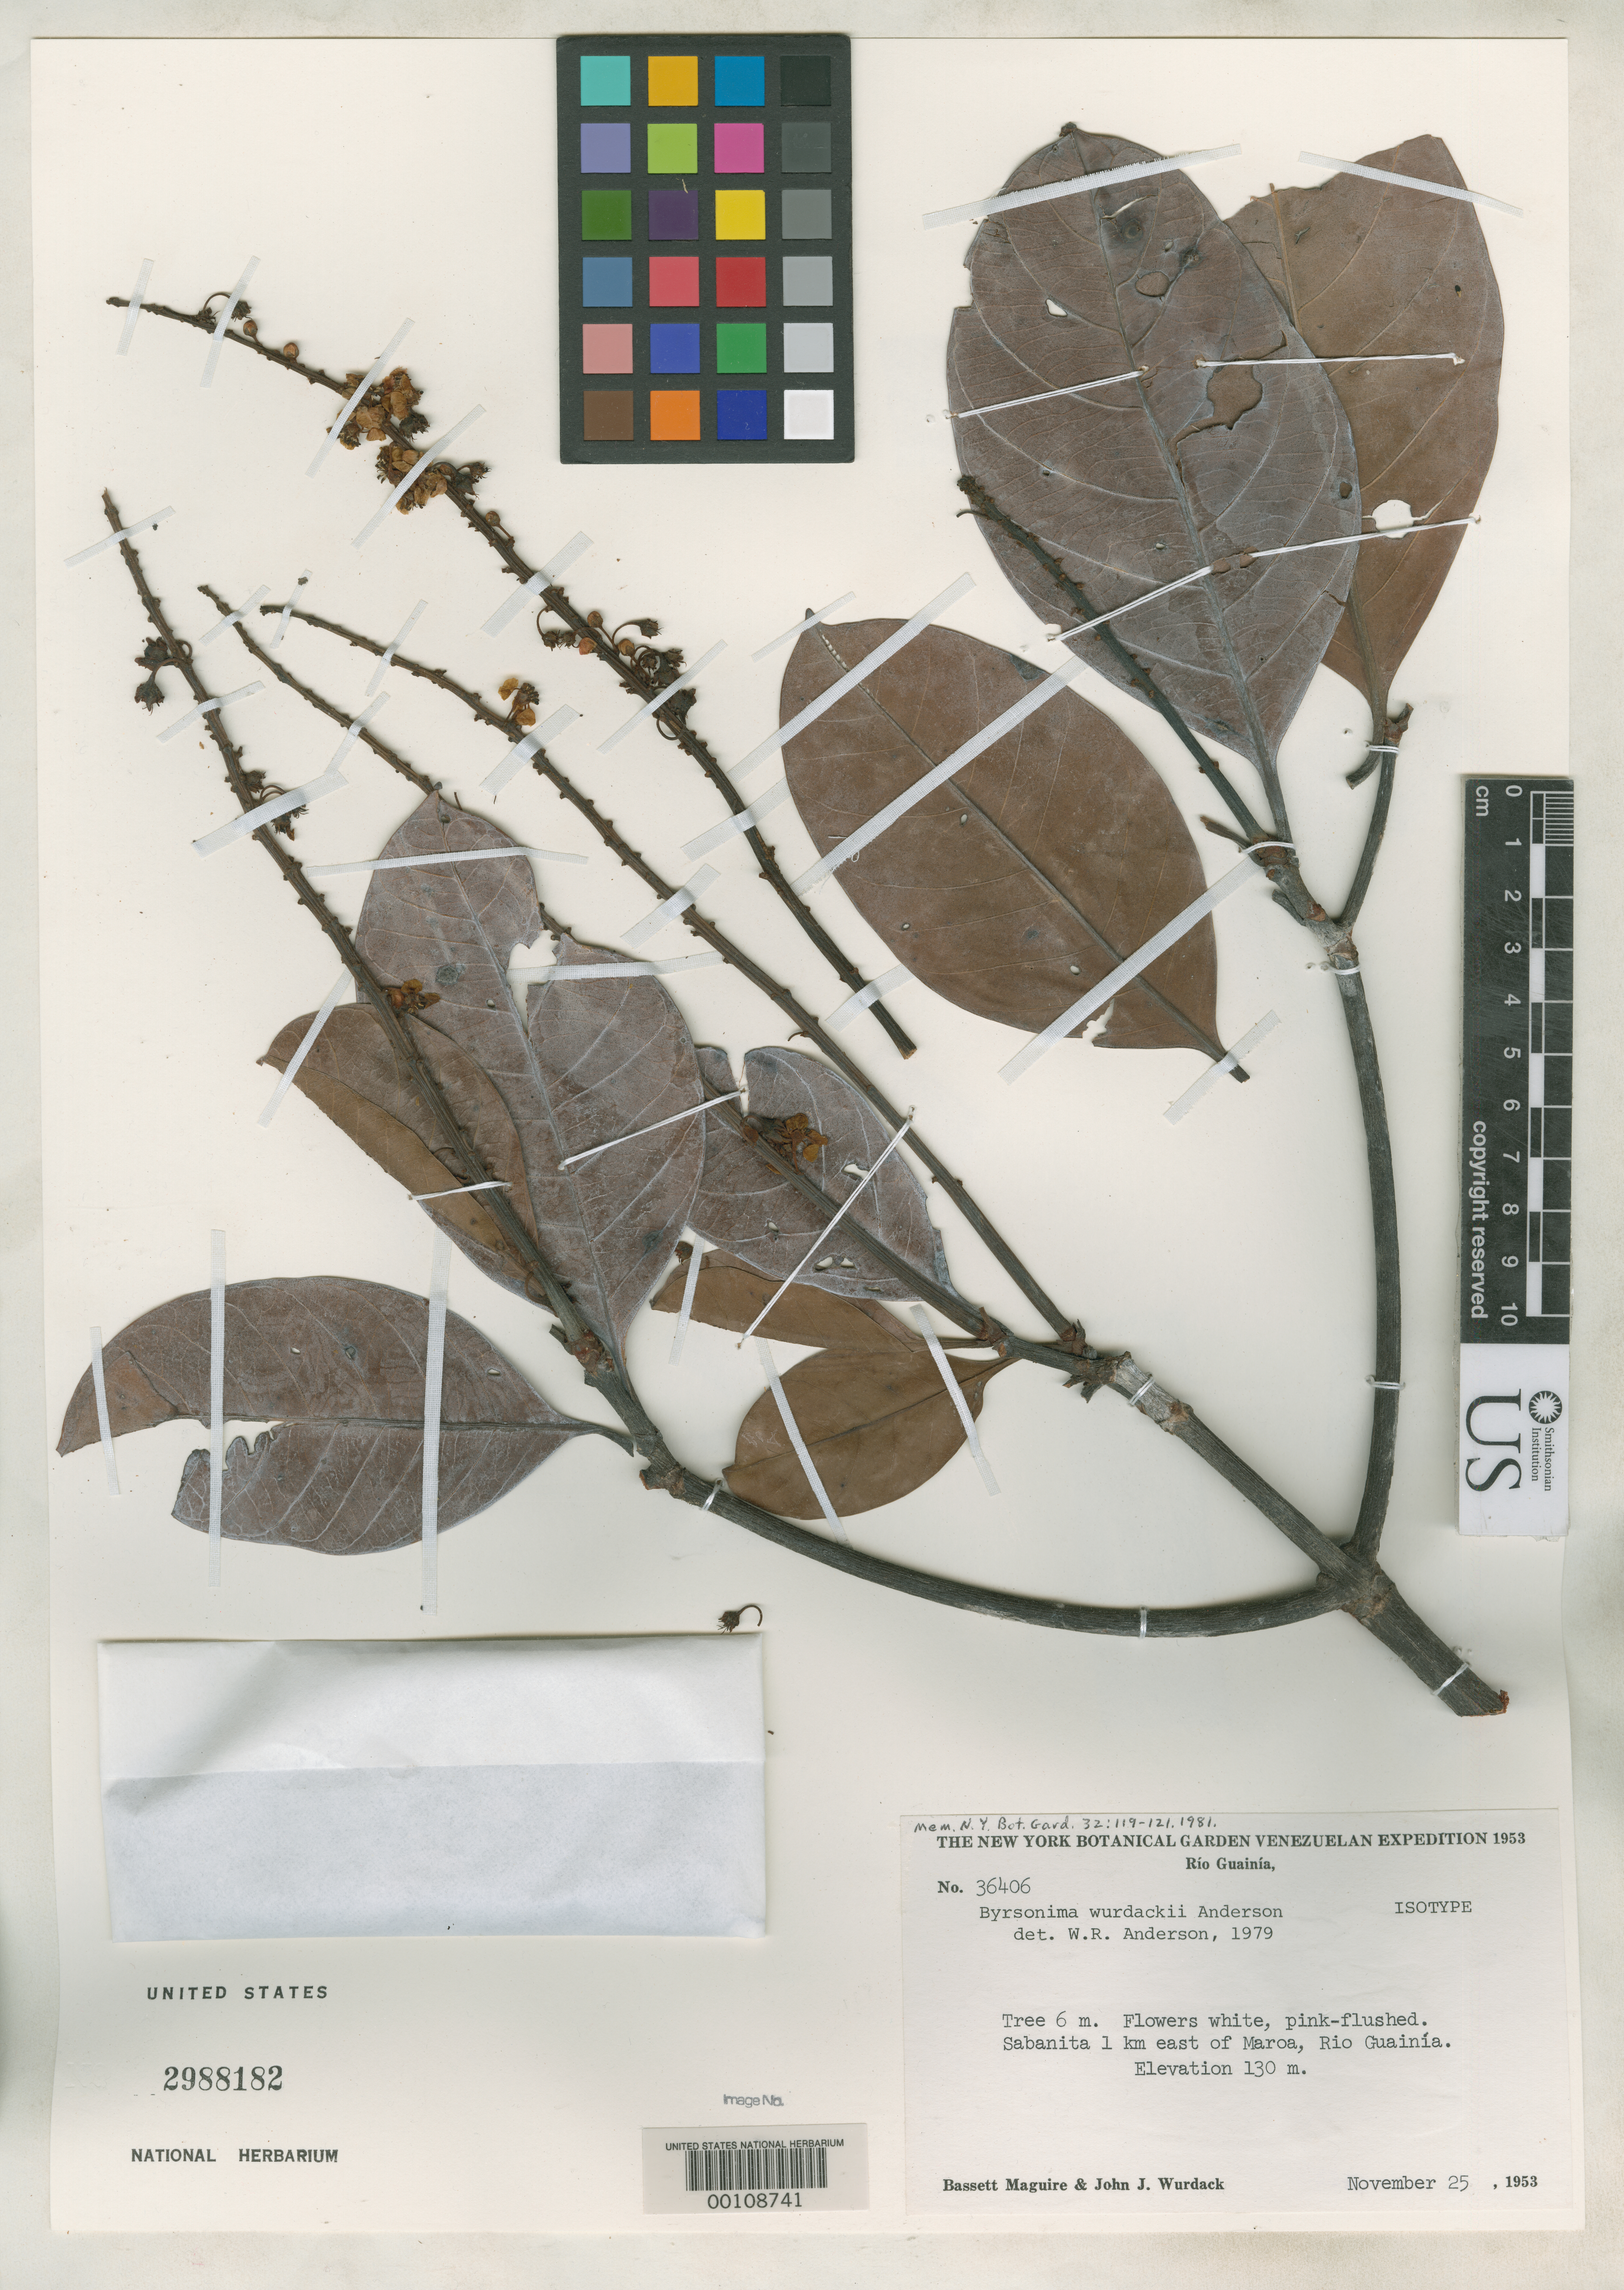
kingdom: Plantae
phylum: Tracheophyta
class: Magnoliopsida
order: Malpighiales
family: Malpighiaceae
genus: Byrsonima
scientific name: Byrsonima wurdackii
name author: W.R. Anderson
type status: Isotype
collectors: B. Maguire & J. J. Wurdack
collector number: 36406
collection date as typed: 25 Nov 1953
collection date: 1953-11-25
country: Venezuela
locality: Sabanita 1 km E of Maroa, Rio Guainia.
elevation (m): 130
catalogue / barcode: US 2988182